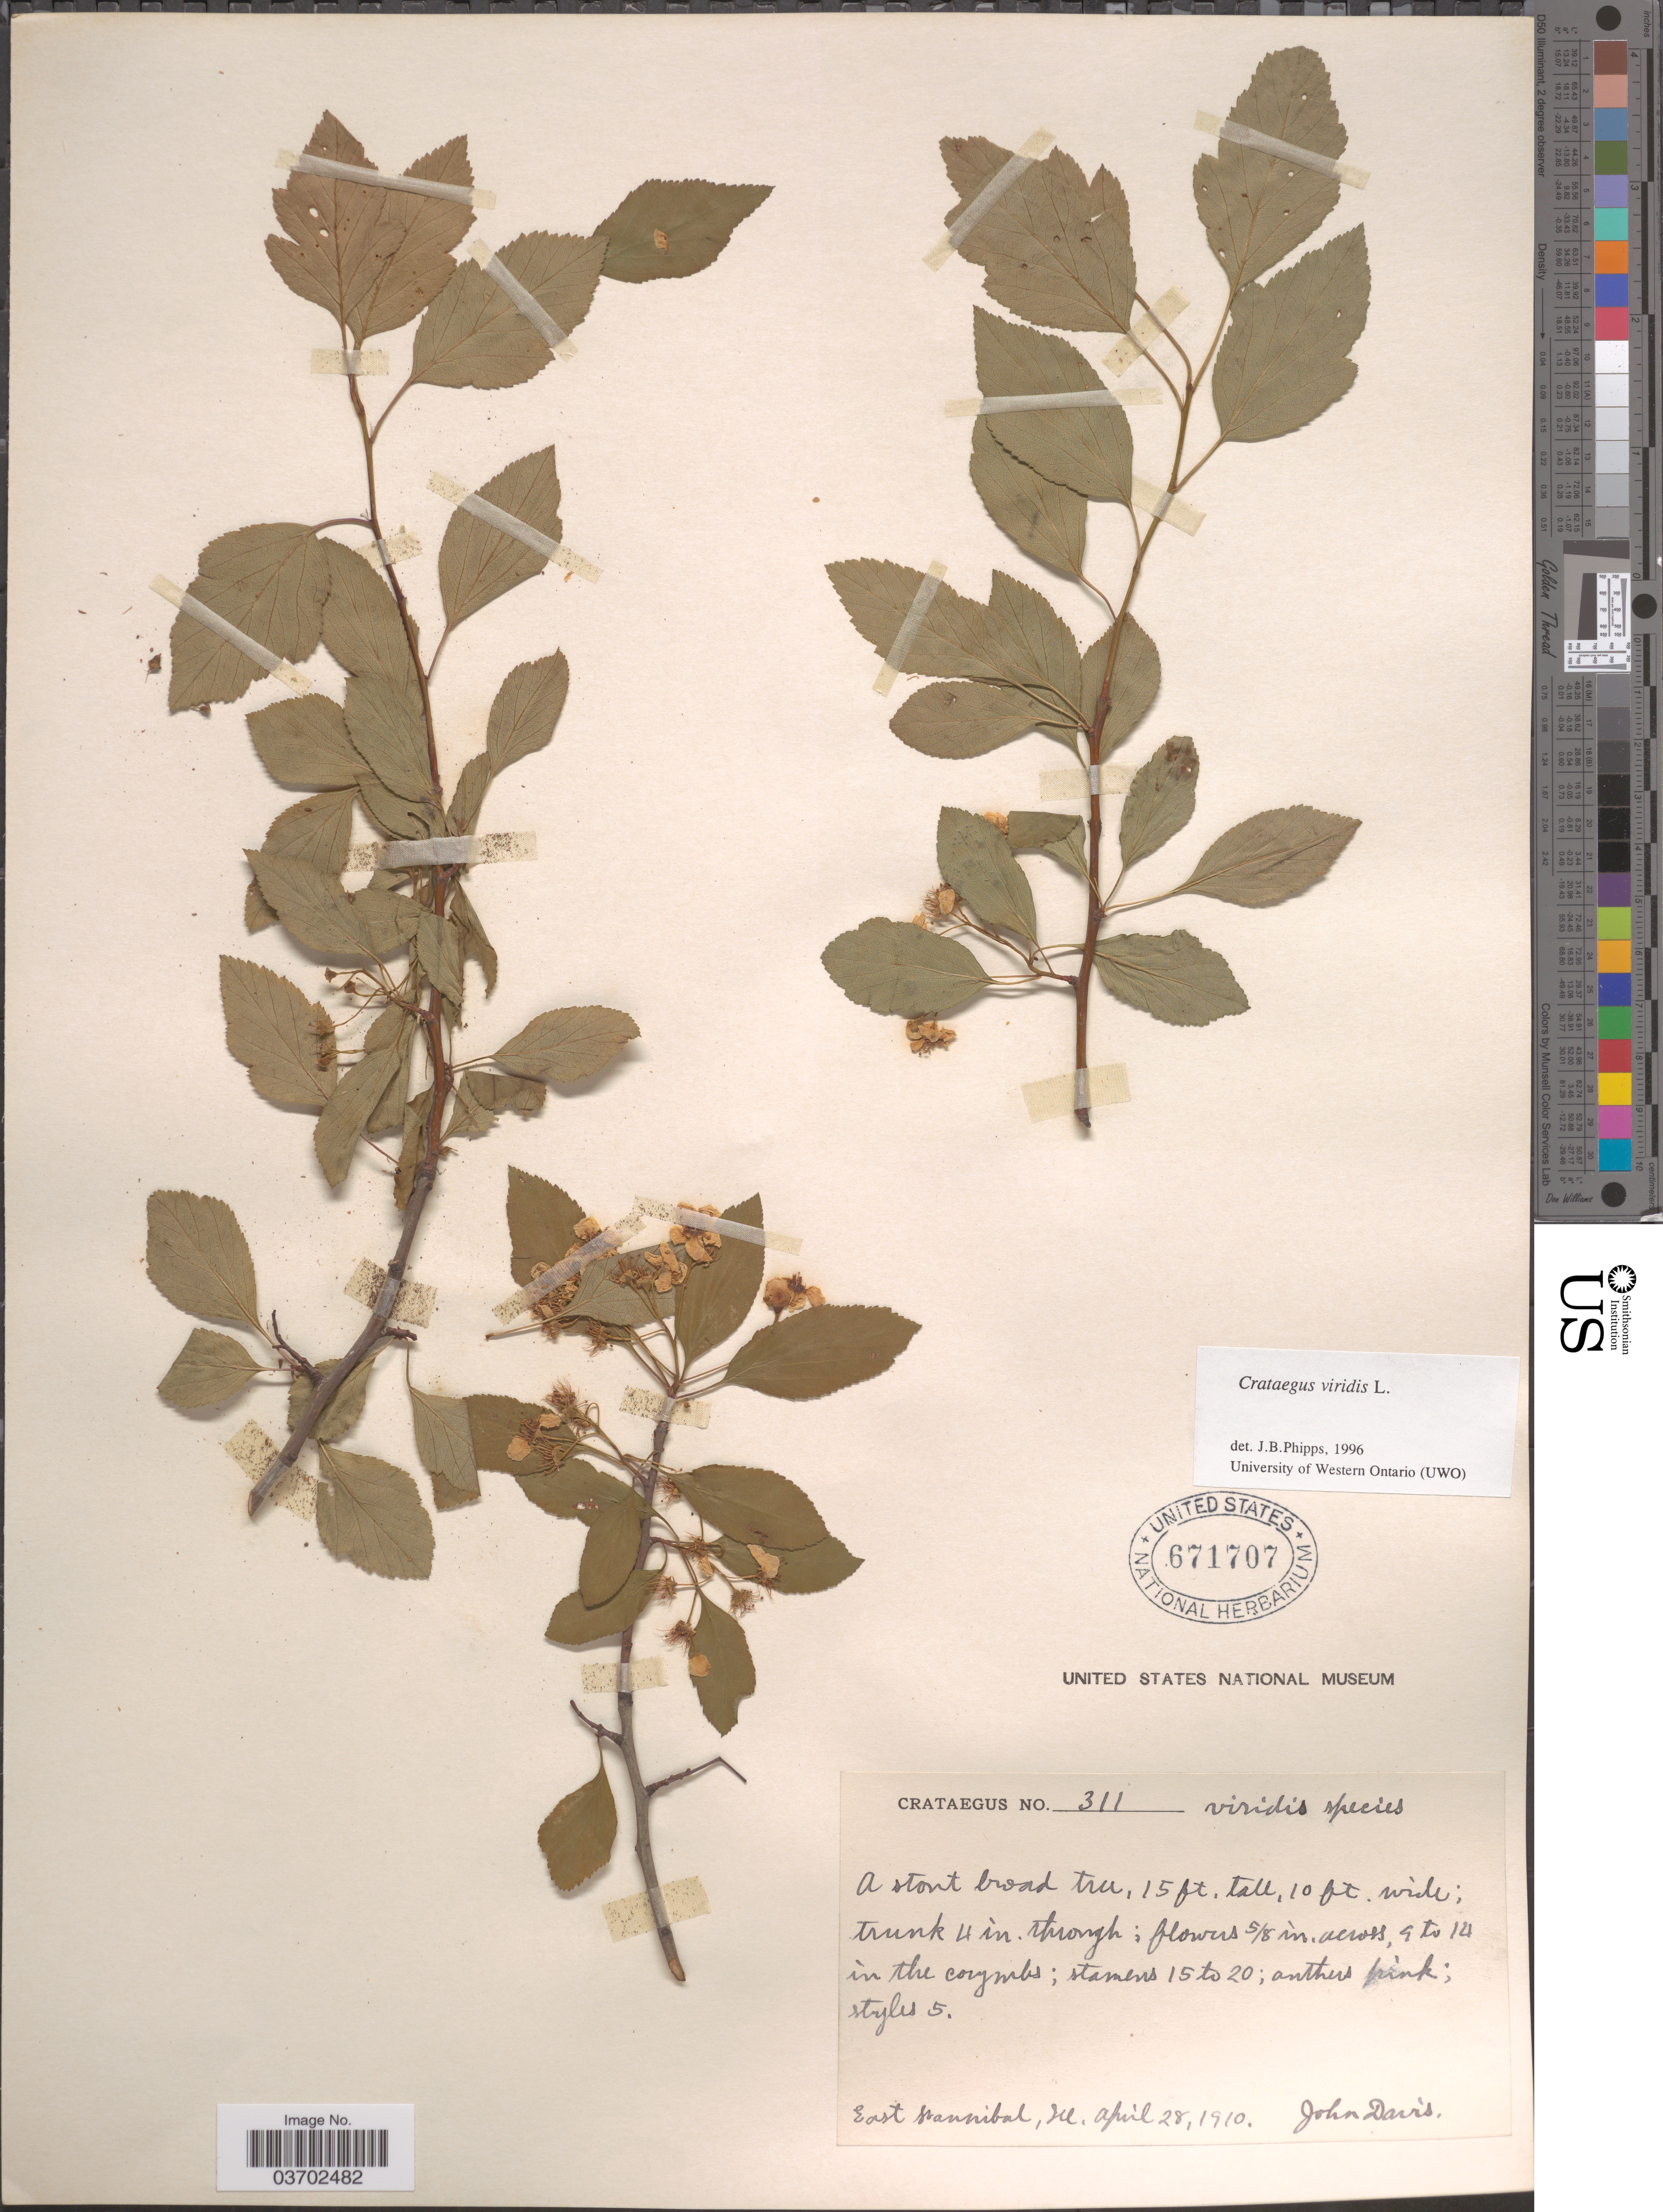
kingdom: Plantae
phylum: Tracheophyta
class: Magnoliopsida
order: Rosales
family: Rosaceae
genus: Crataegus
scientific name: Crataegus viridis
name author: L.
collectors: J. Davis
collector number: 311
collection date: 1910-04-28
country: United States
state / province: Illinois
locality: East Hannibal.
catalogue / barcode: US 671707